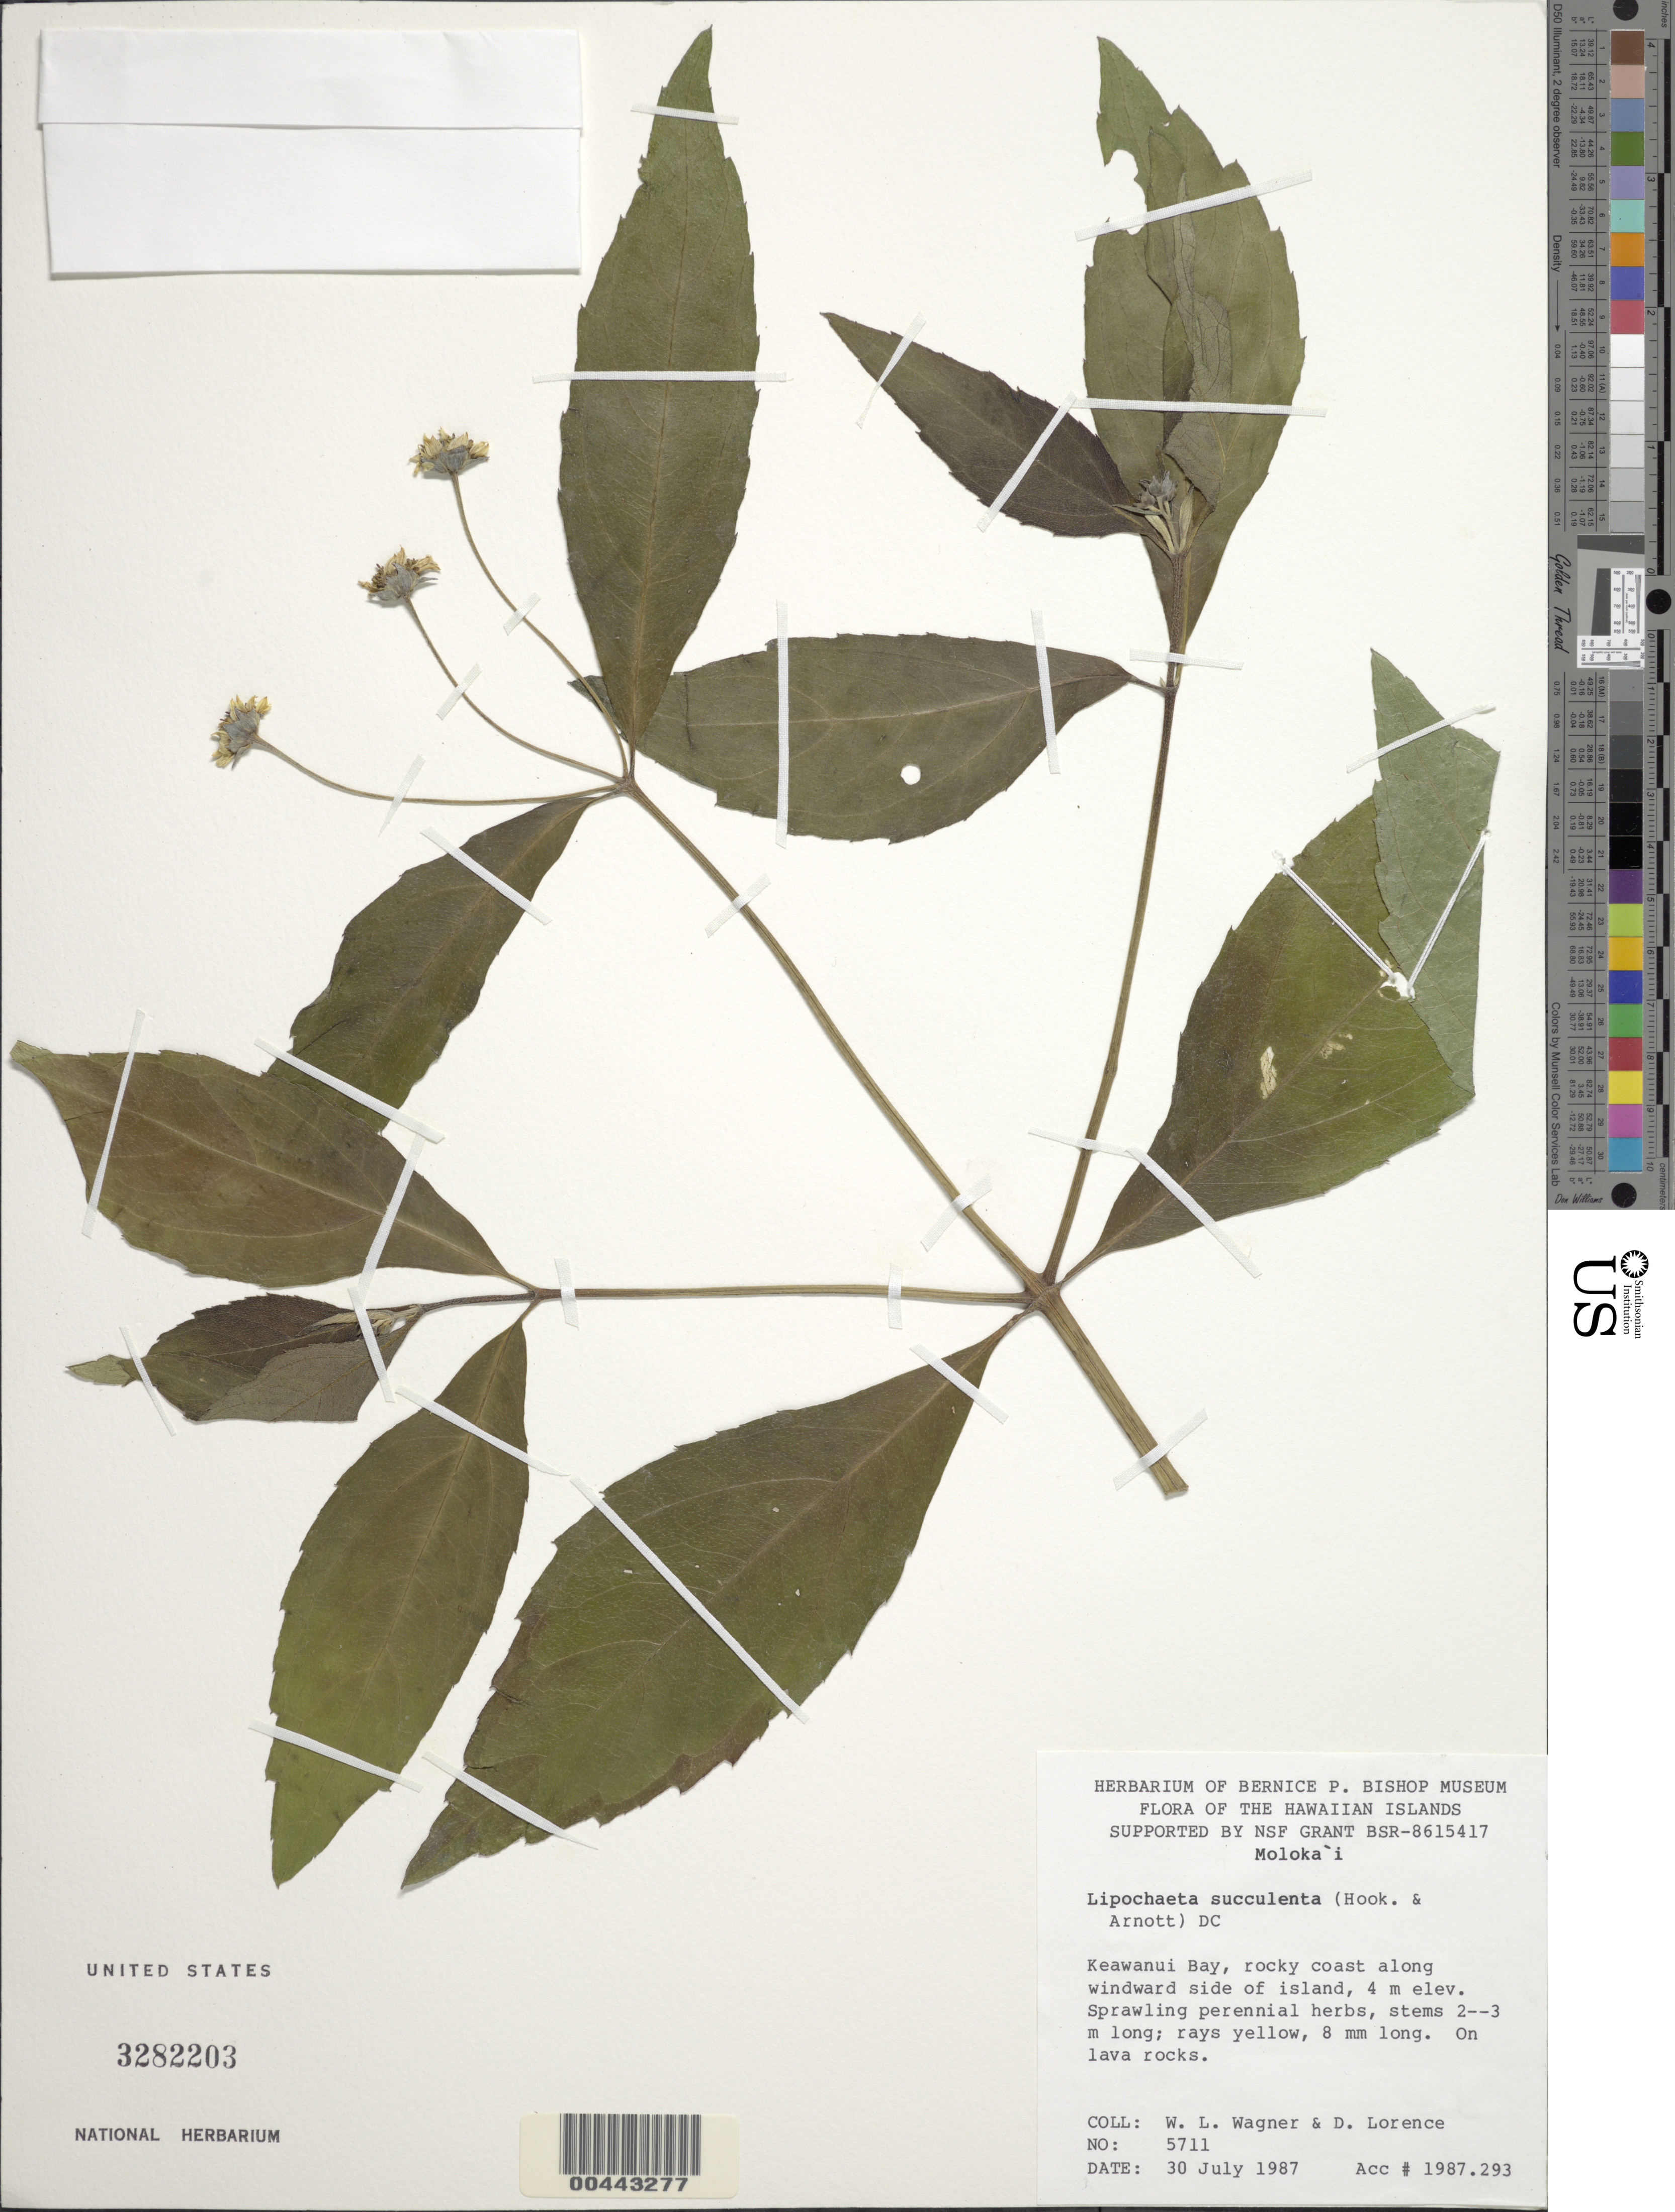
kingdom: Plantae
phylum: Tracheophyta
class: Magnoliopsida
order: Asterales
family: Asteraceae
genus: Lipochaeta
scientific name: Lipochaeta succulenta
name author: (Hook. & Arn.) DC.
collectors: W. L. Wagner & D. Lorence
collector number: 5711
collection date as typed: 30 Jul 1987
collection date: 1987-07-30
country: United States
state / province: Hawaii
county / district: Maui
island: Moloka'i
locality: Keawanui Bay, coast along windward side of island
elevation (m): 4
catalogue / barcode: US 3282203